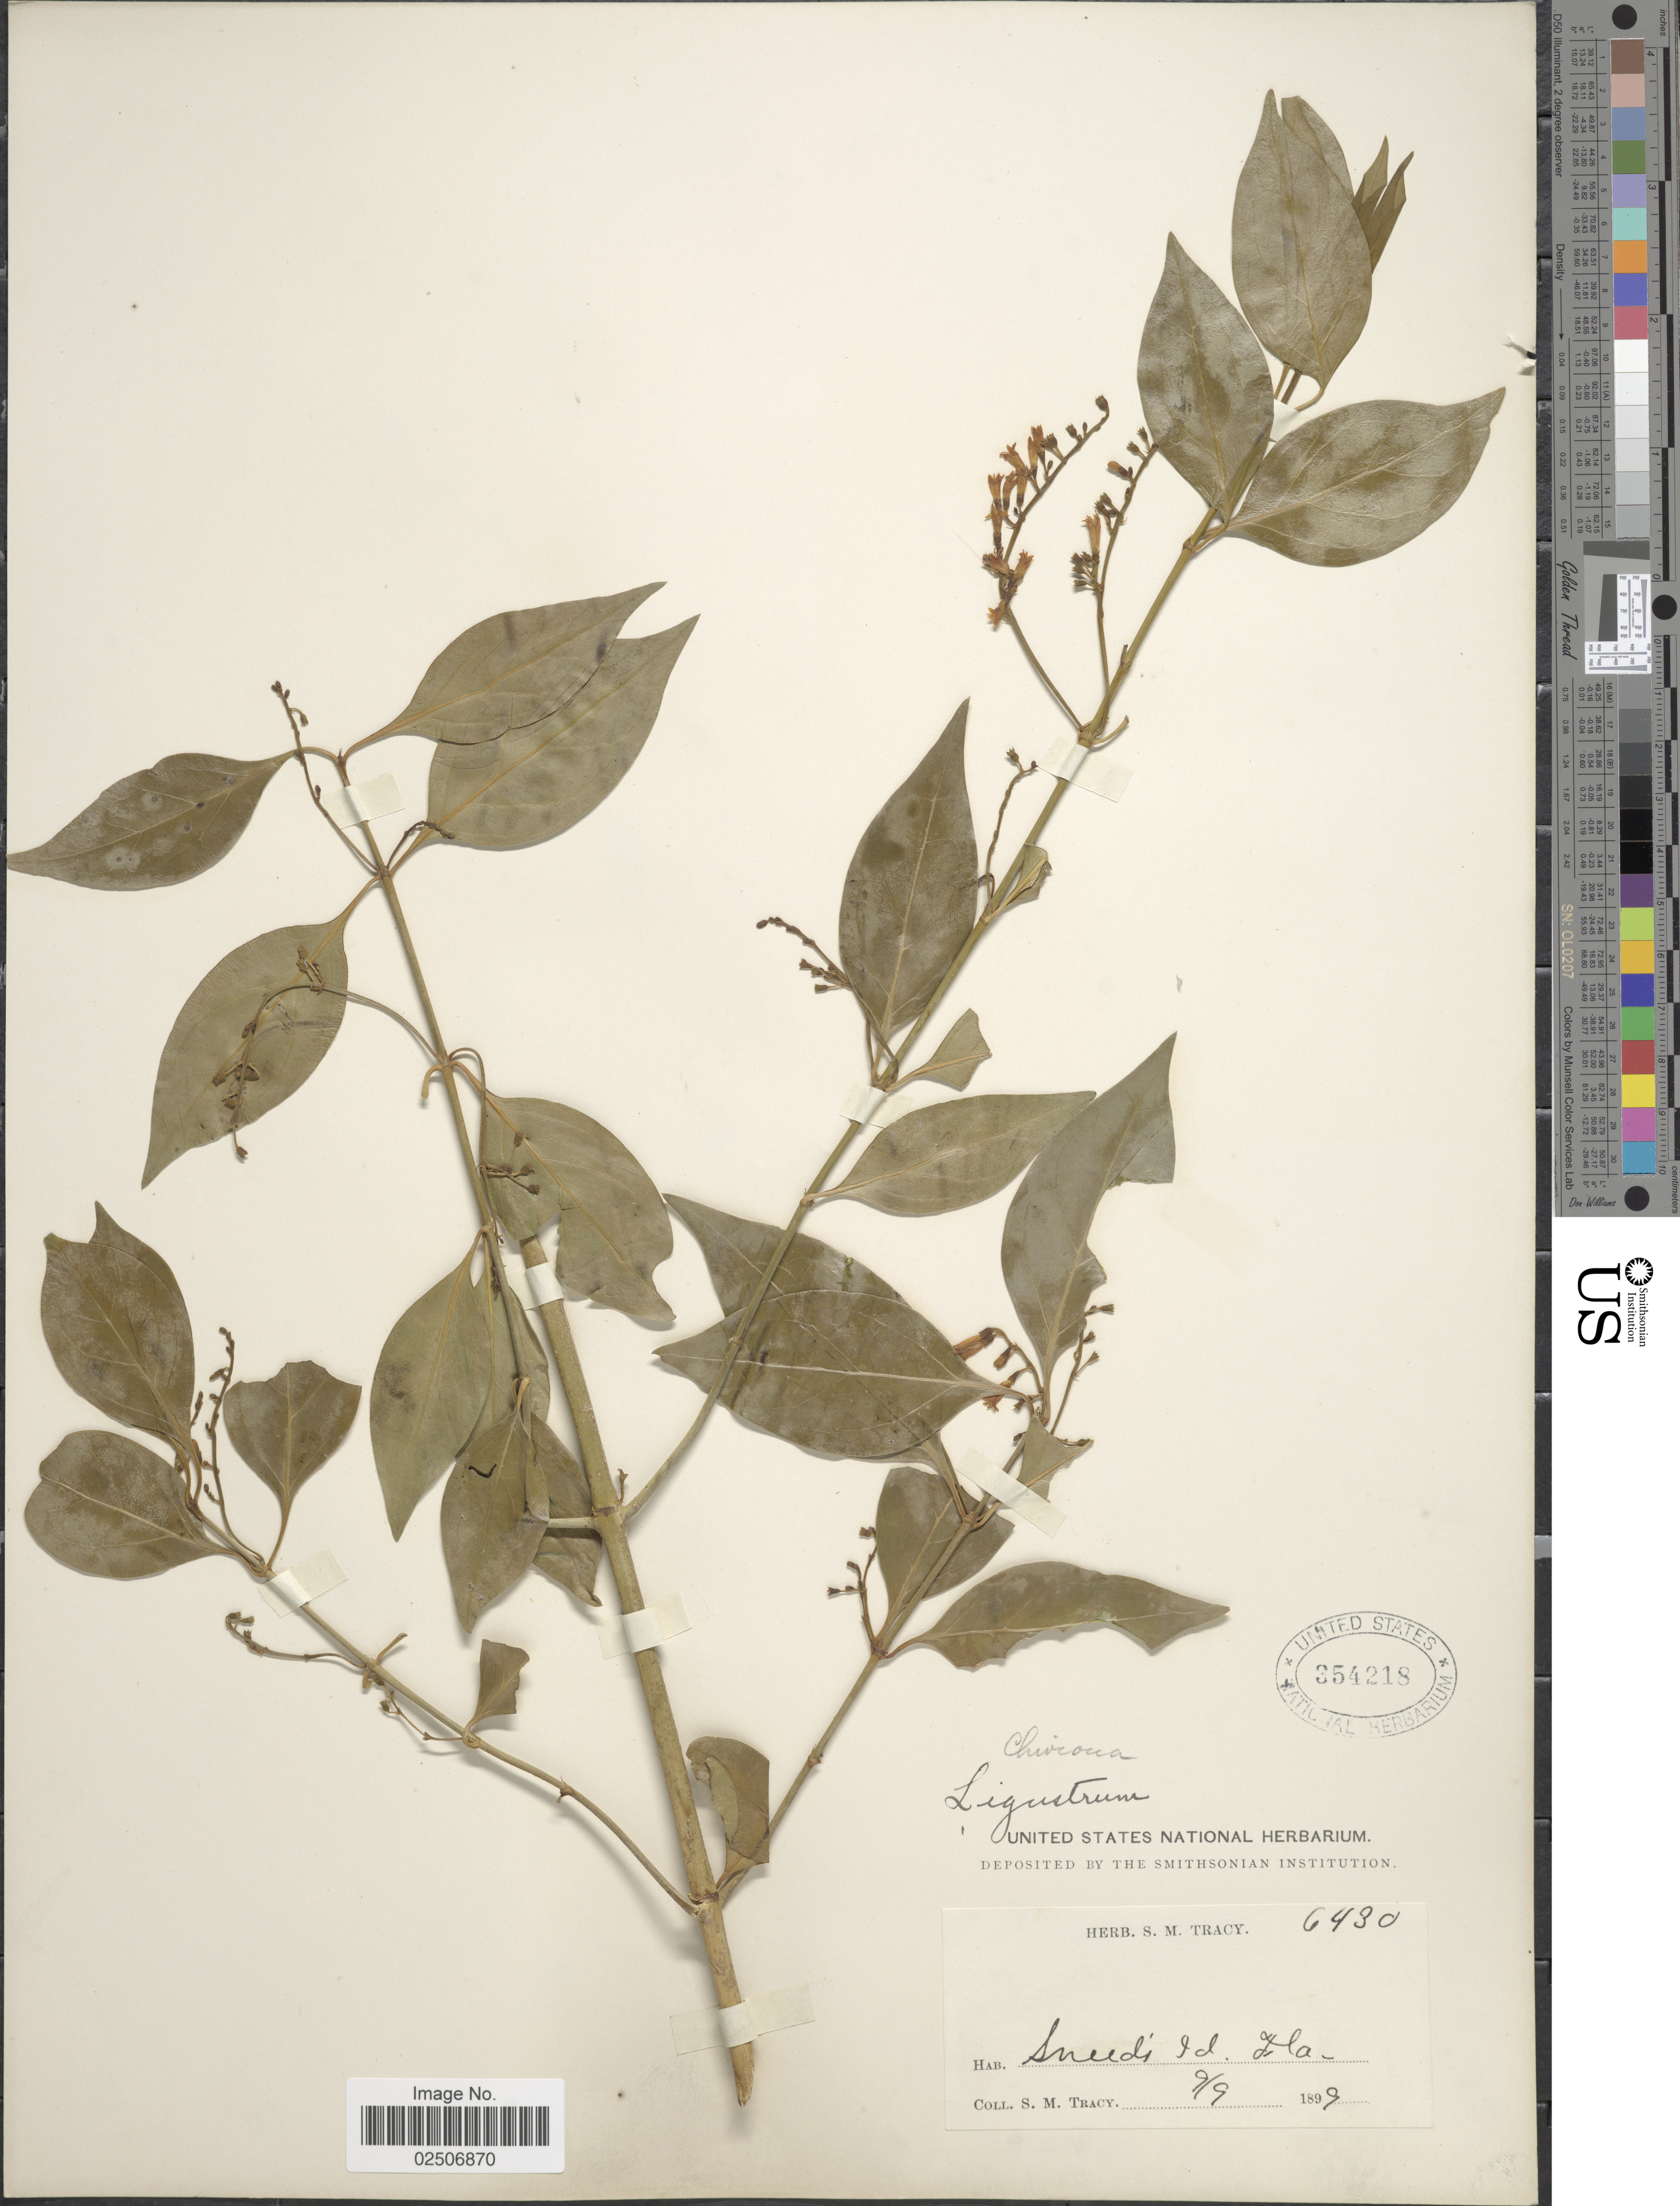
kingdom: Plantae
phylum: Tracheophyta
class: Magnoliopsida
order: Gentianales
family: Rubiaceae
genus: Chiococca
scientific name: Chiococca alba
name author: (L.) Hitchc.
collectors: S. M. Tracy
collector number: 6430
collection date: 1899-09-09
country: United States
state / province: Florida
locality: Sneed's Id.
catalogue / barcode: US 354218